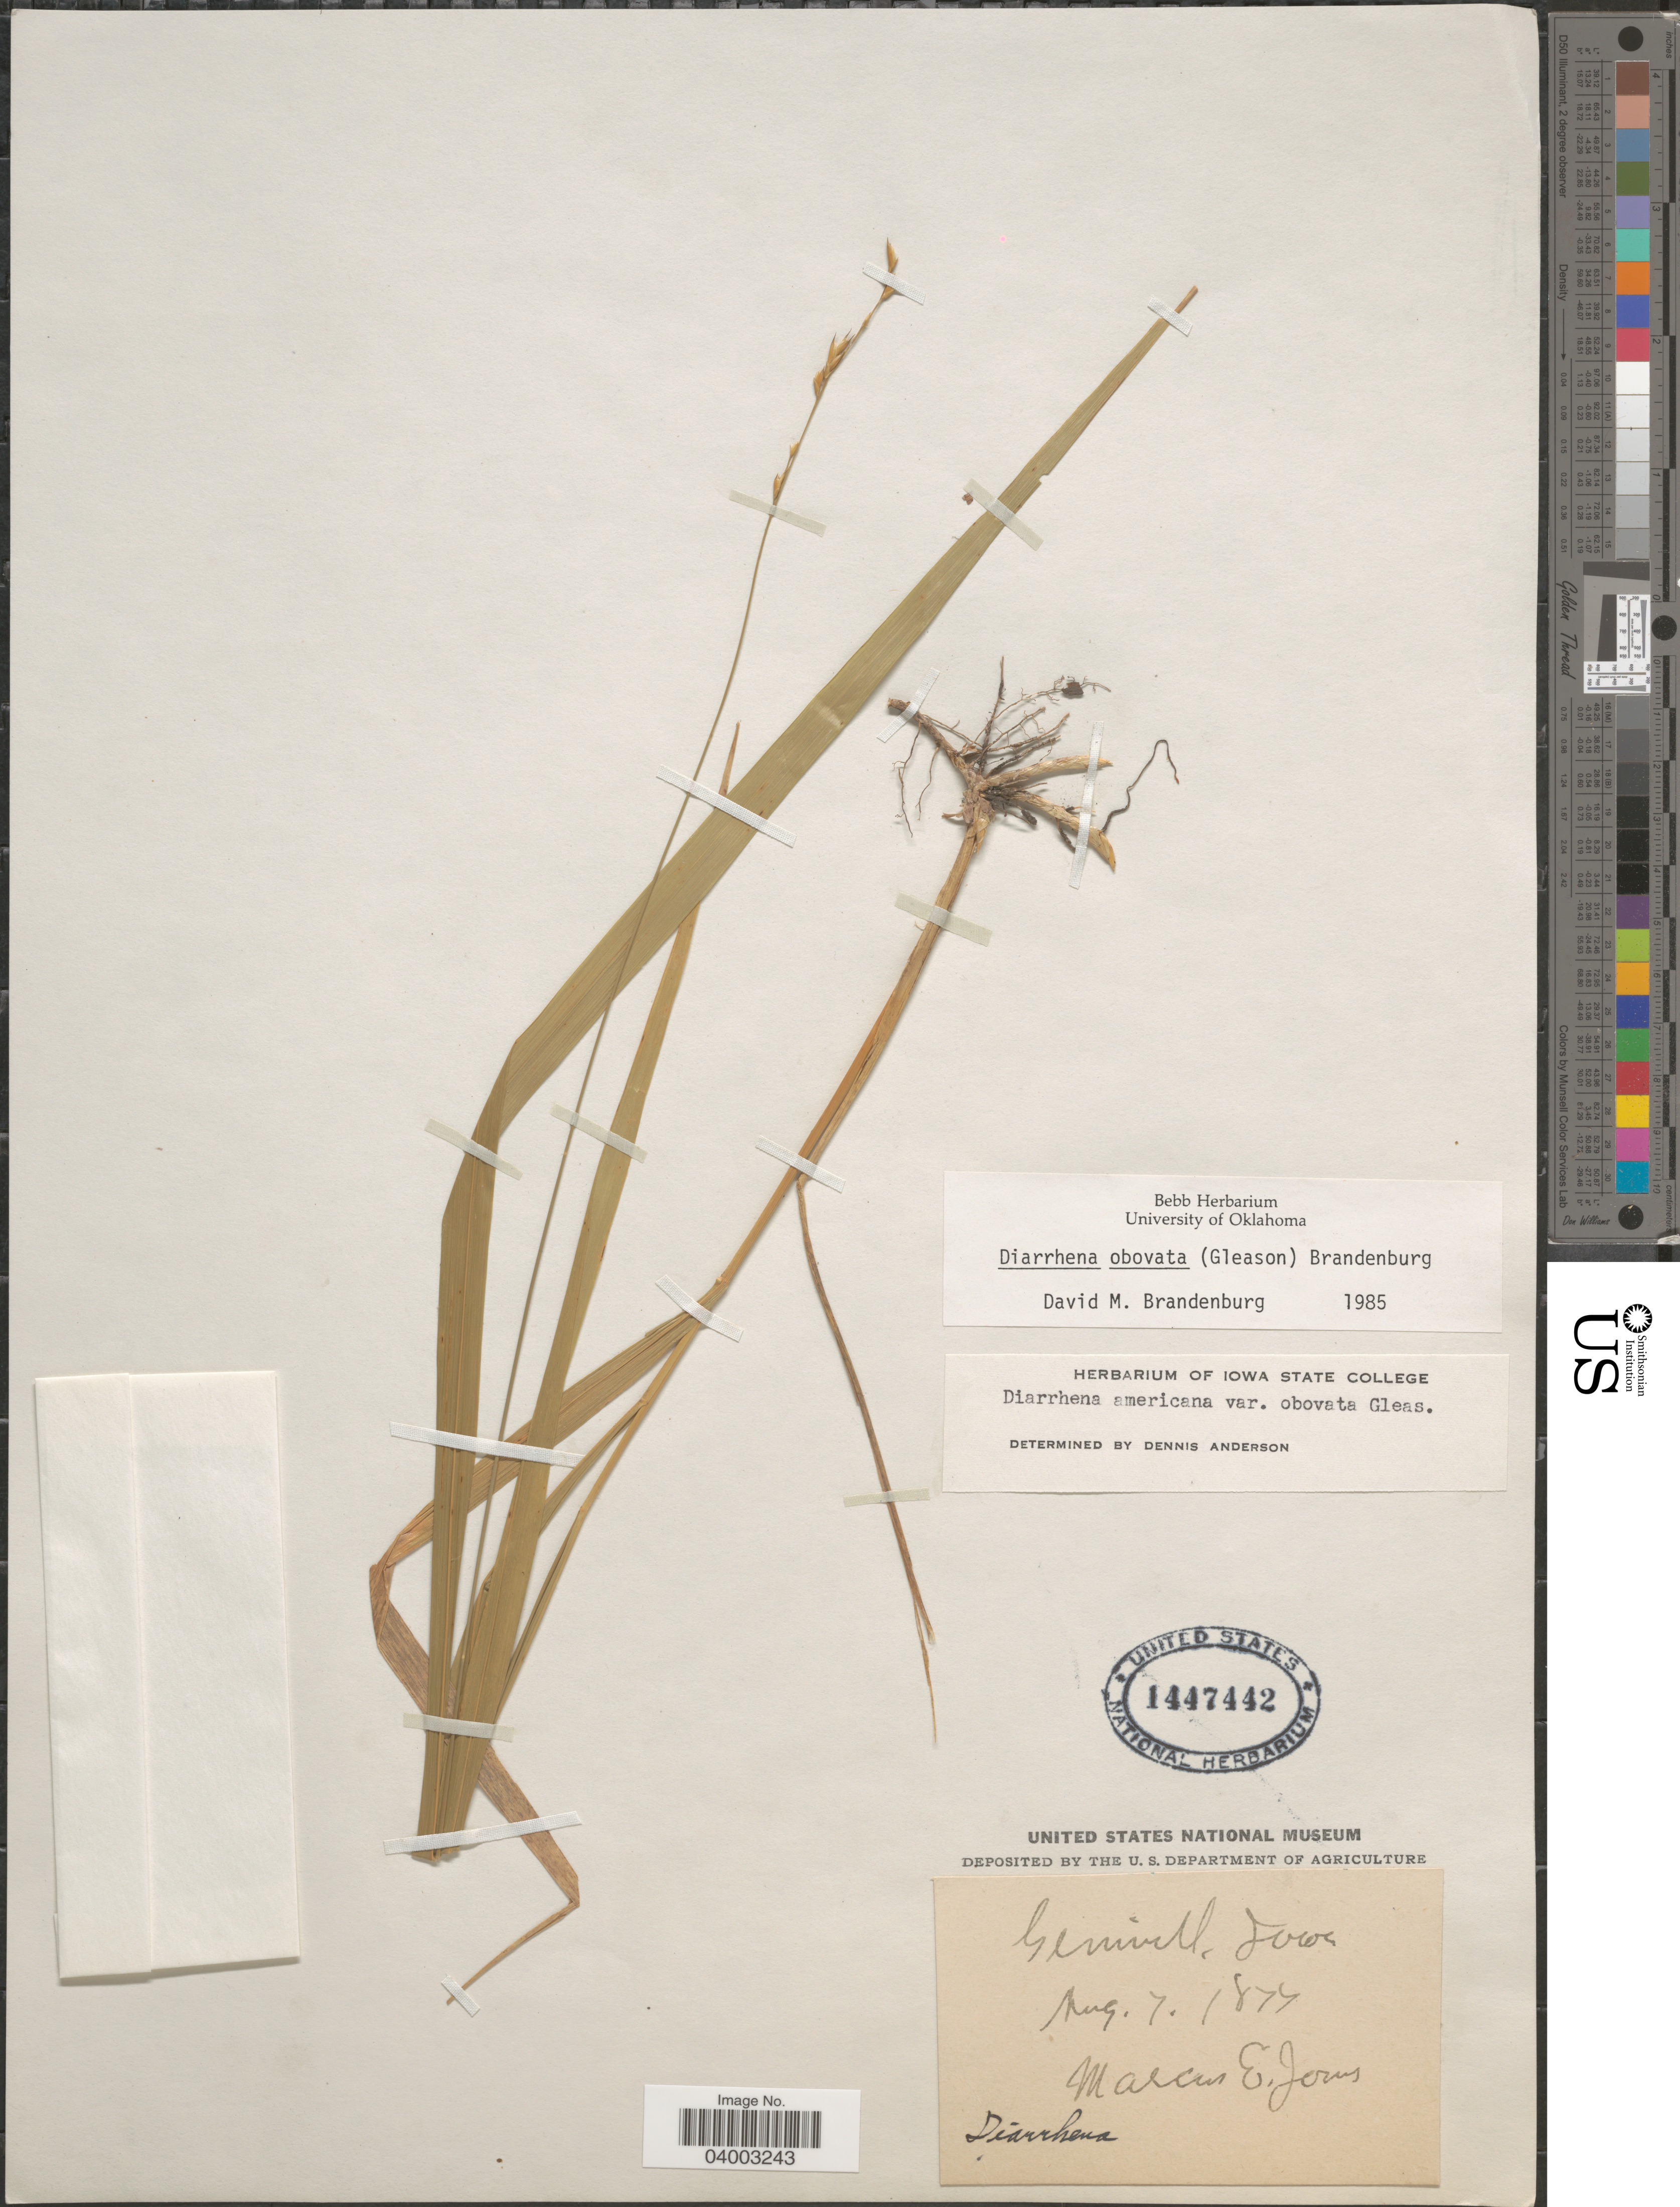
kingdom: Plantae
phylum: Tracheophyta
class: Liliopsida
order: Poales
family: Poaceae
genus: Diarrhena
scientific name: Diarrhena obovata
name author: (Gleason) Brandenburg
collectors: M. E. Jones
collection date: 1877-08-07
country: United States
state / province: Iowa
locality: Gemville.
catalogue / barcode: US 1447442